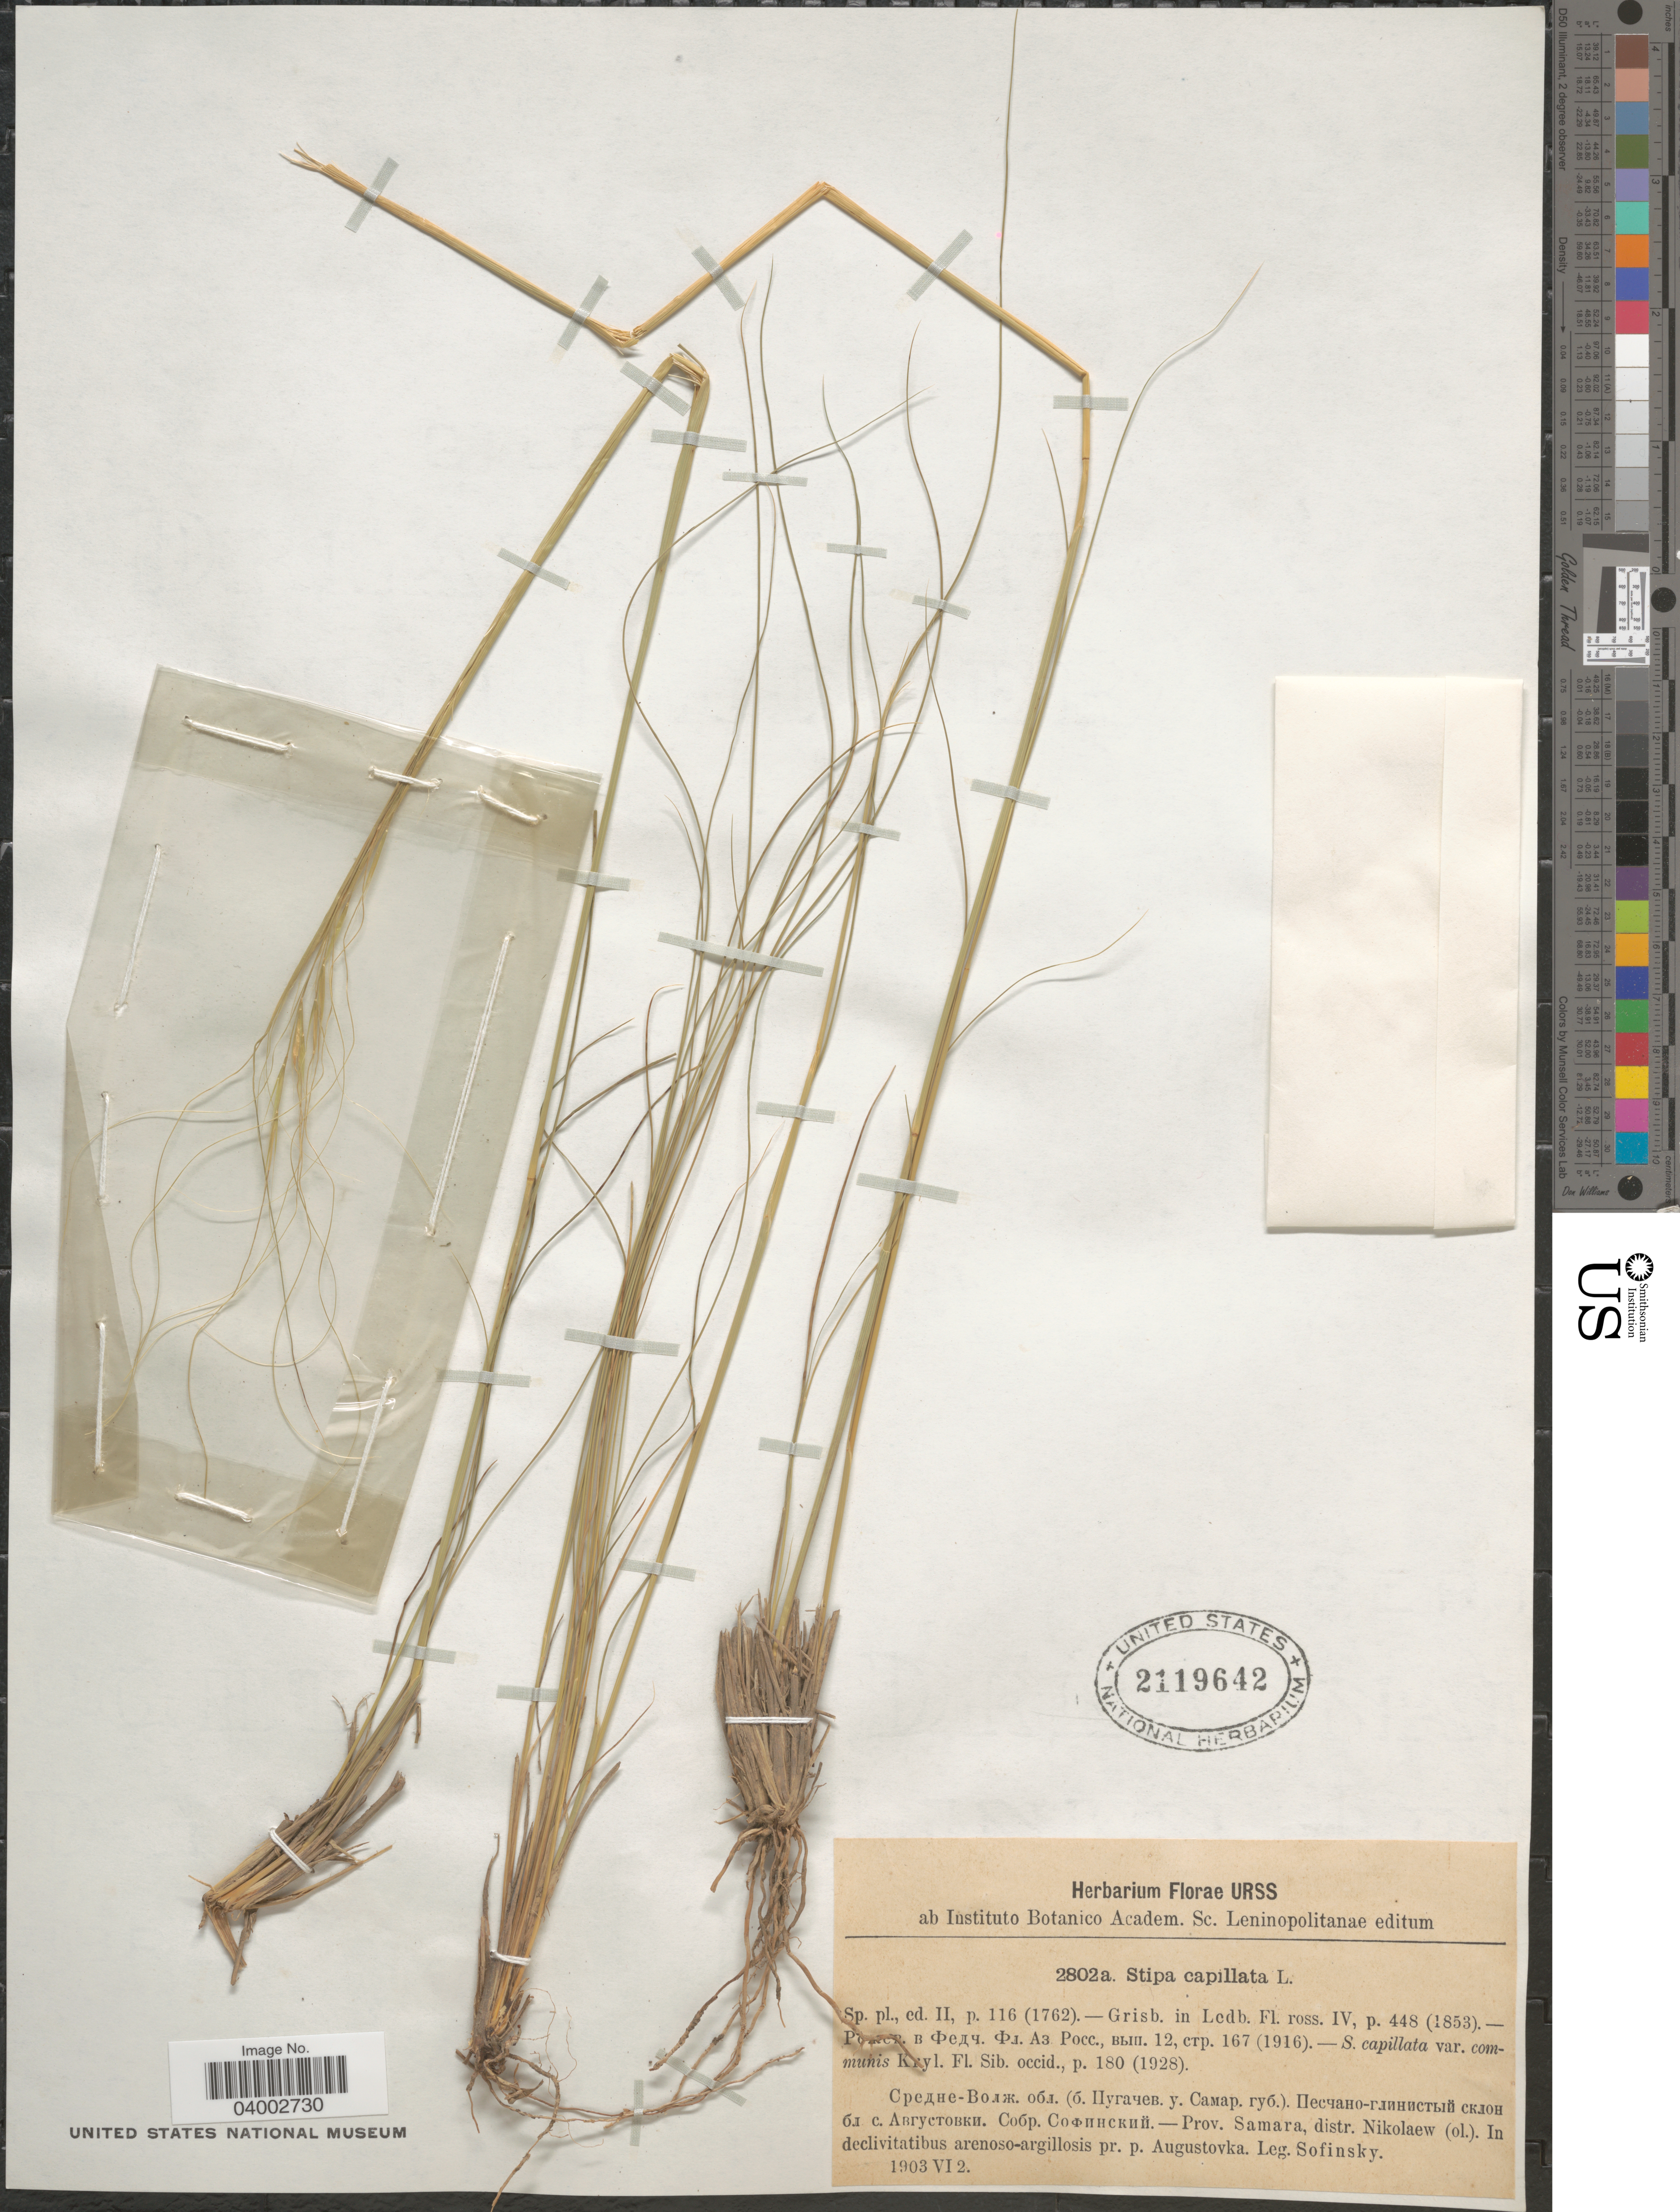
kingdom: Plantae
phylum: Tracheophyta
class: Liliopsida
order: Poales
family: Poaceae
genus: Stipa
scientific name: Stipa capillata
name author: L.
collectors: Sofinsky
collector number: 2802a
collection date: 1903-06-02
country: Russian Federation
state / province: Samara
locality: Distr. Nikolaew (ol.). In declivitatibus arenoso-argillosis pr. p. Augustovka.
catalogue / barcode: US 2119642